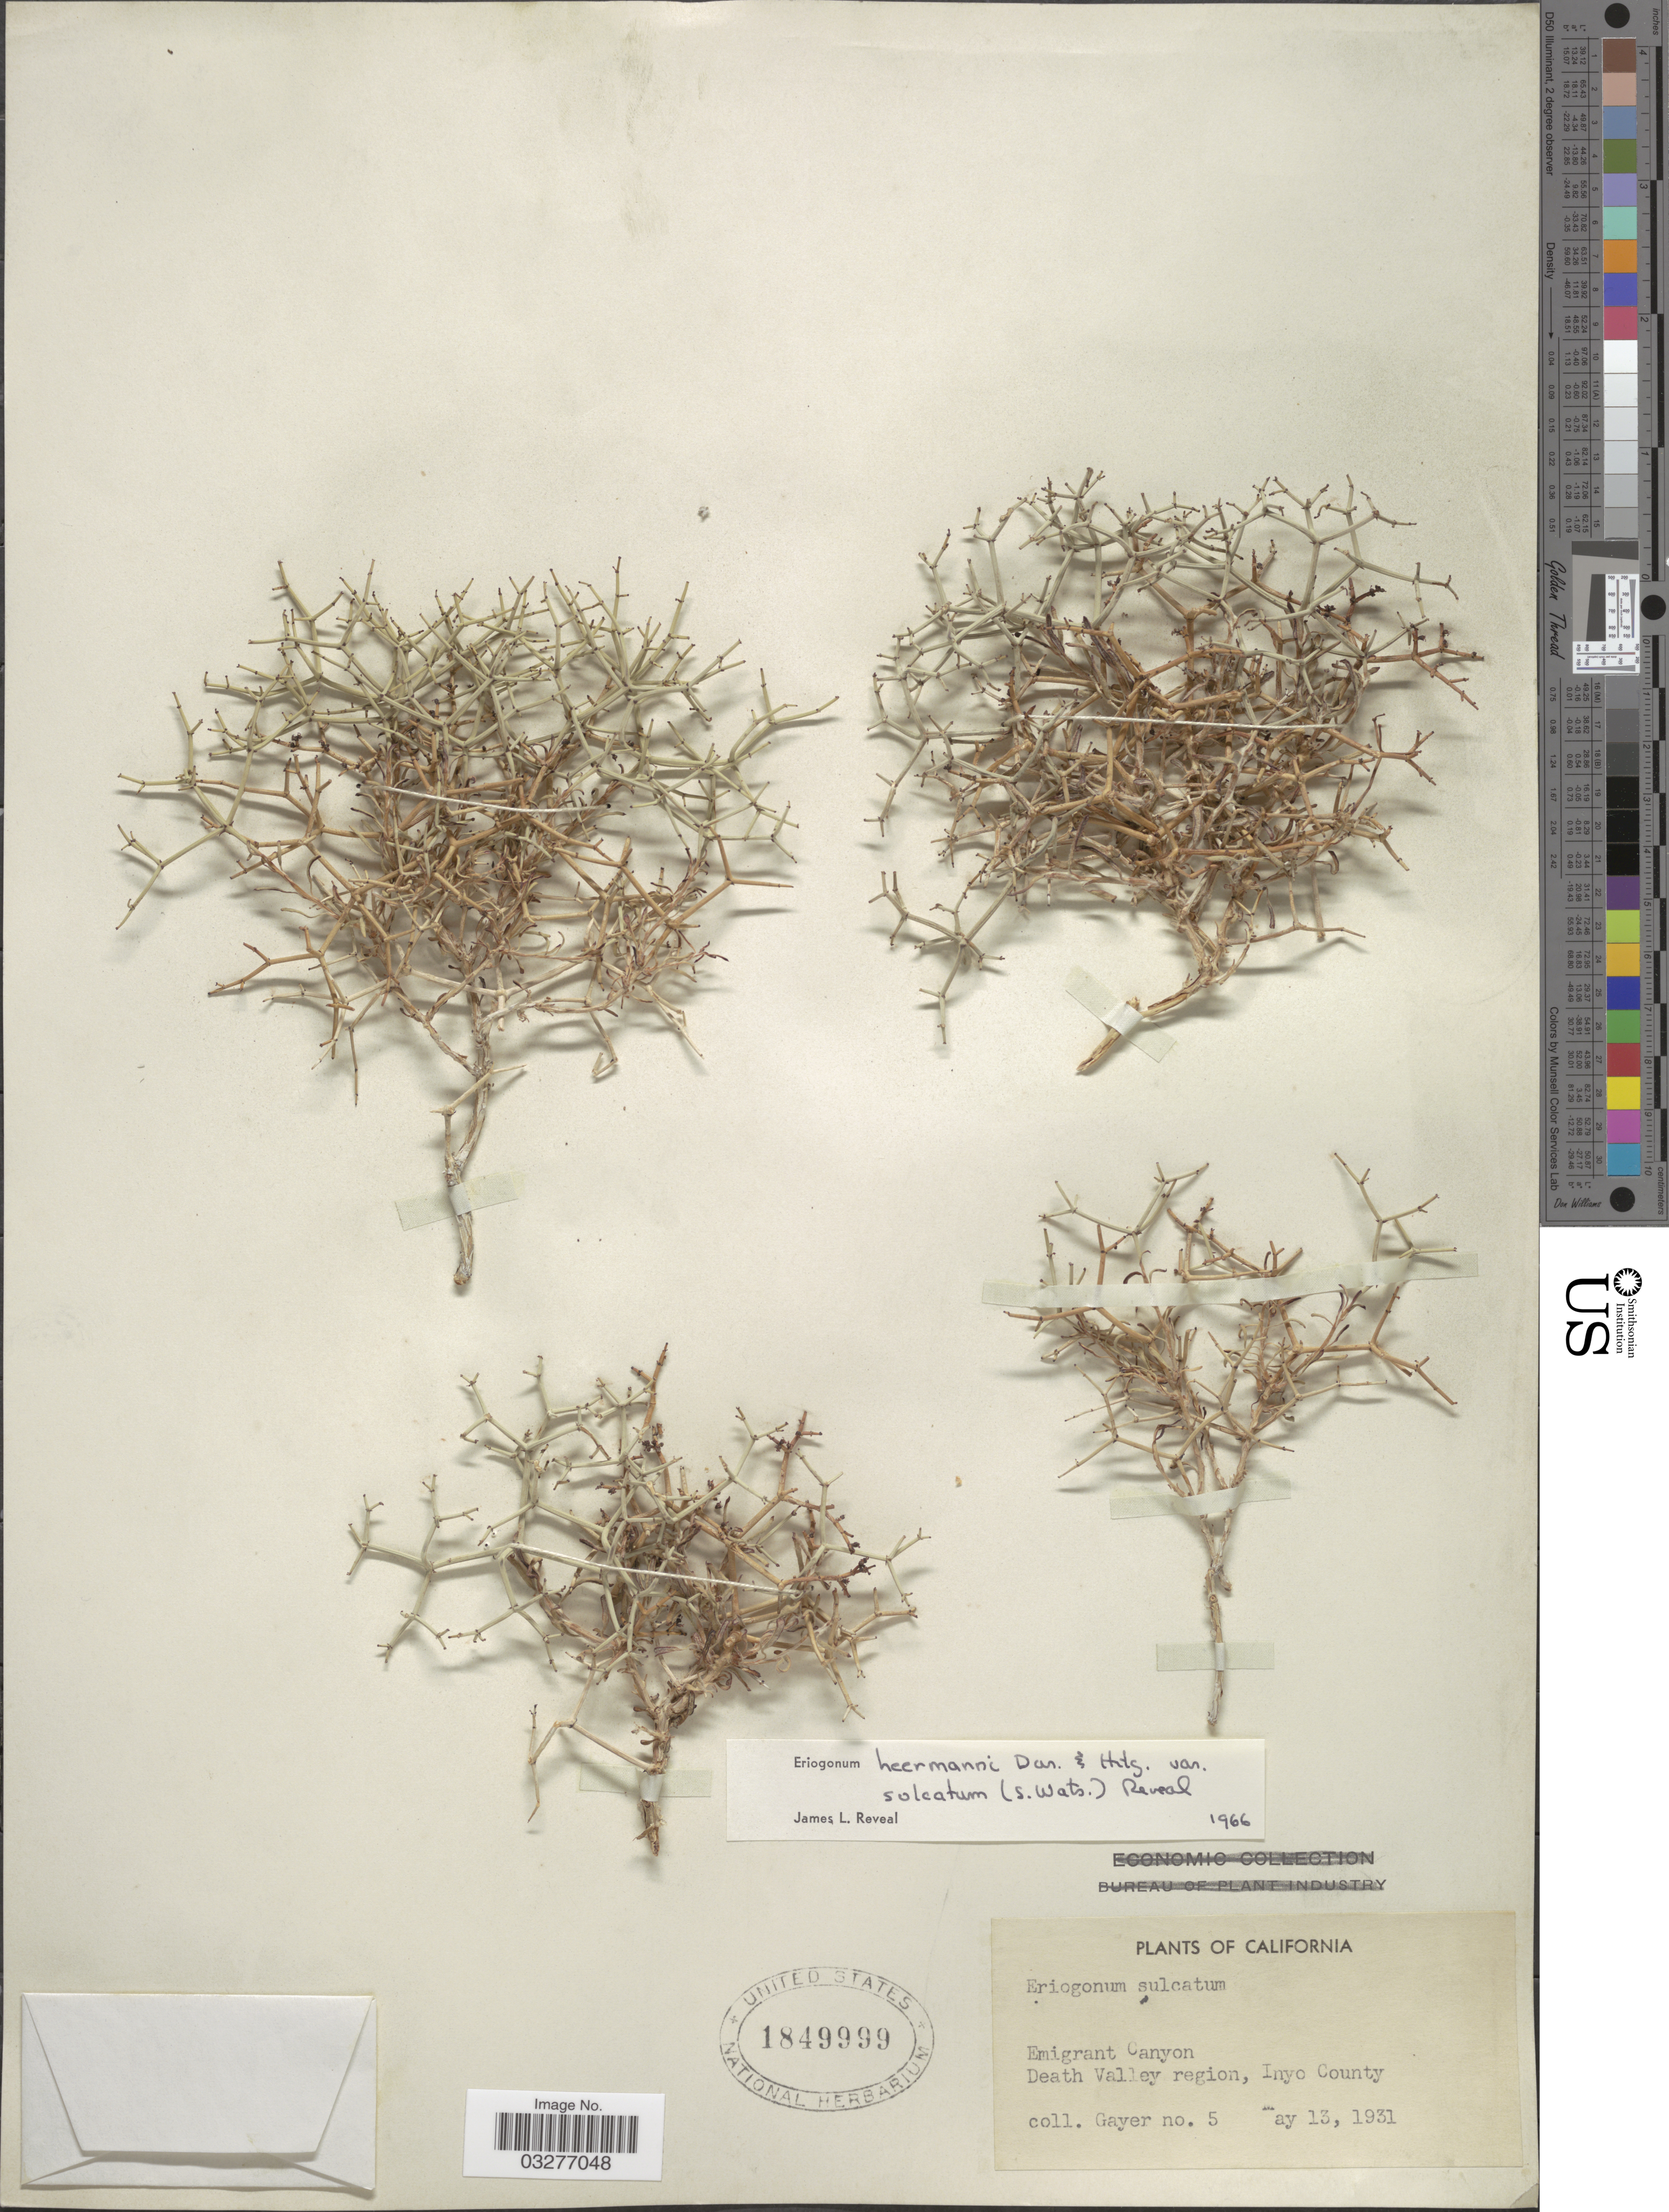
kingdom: Plantae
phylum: Tracheophyta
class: Magnoliopsida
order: Caryophyllales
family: Polygonaceae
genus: Eriogonum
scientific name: Eriogonum heermannii var. sulcatum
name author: (S. Watson) Munz & Reveal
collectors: -. Gayer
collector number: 5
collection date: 1931-05-13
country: United States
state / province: California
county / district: Inyo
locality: Emigrant Canyon, Death Valley region, Inyo County.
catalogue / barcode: US 1849999